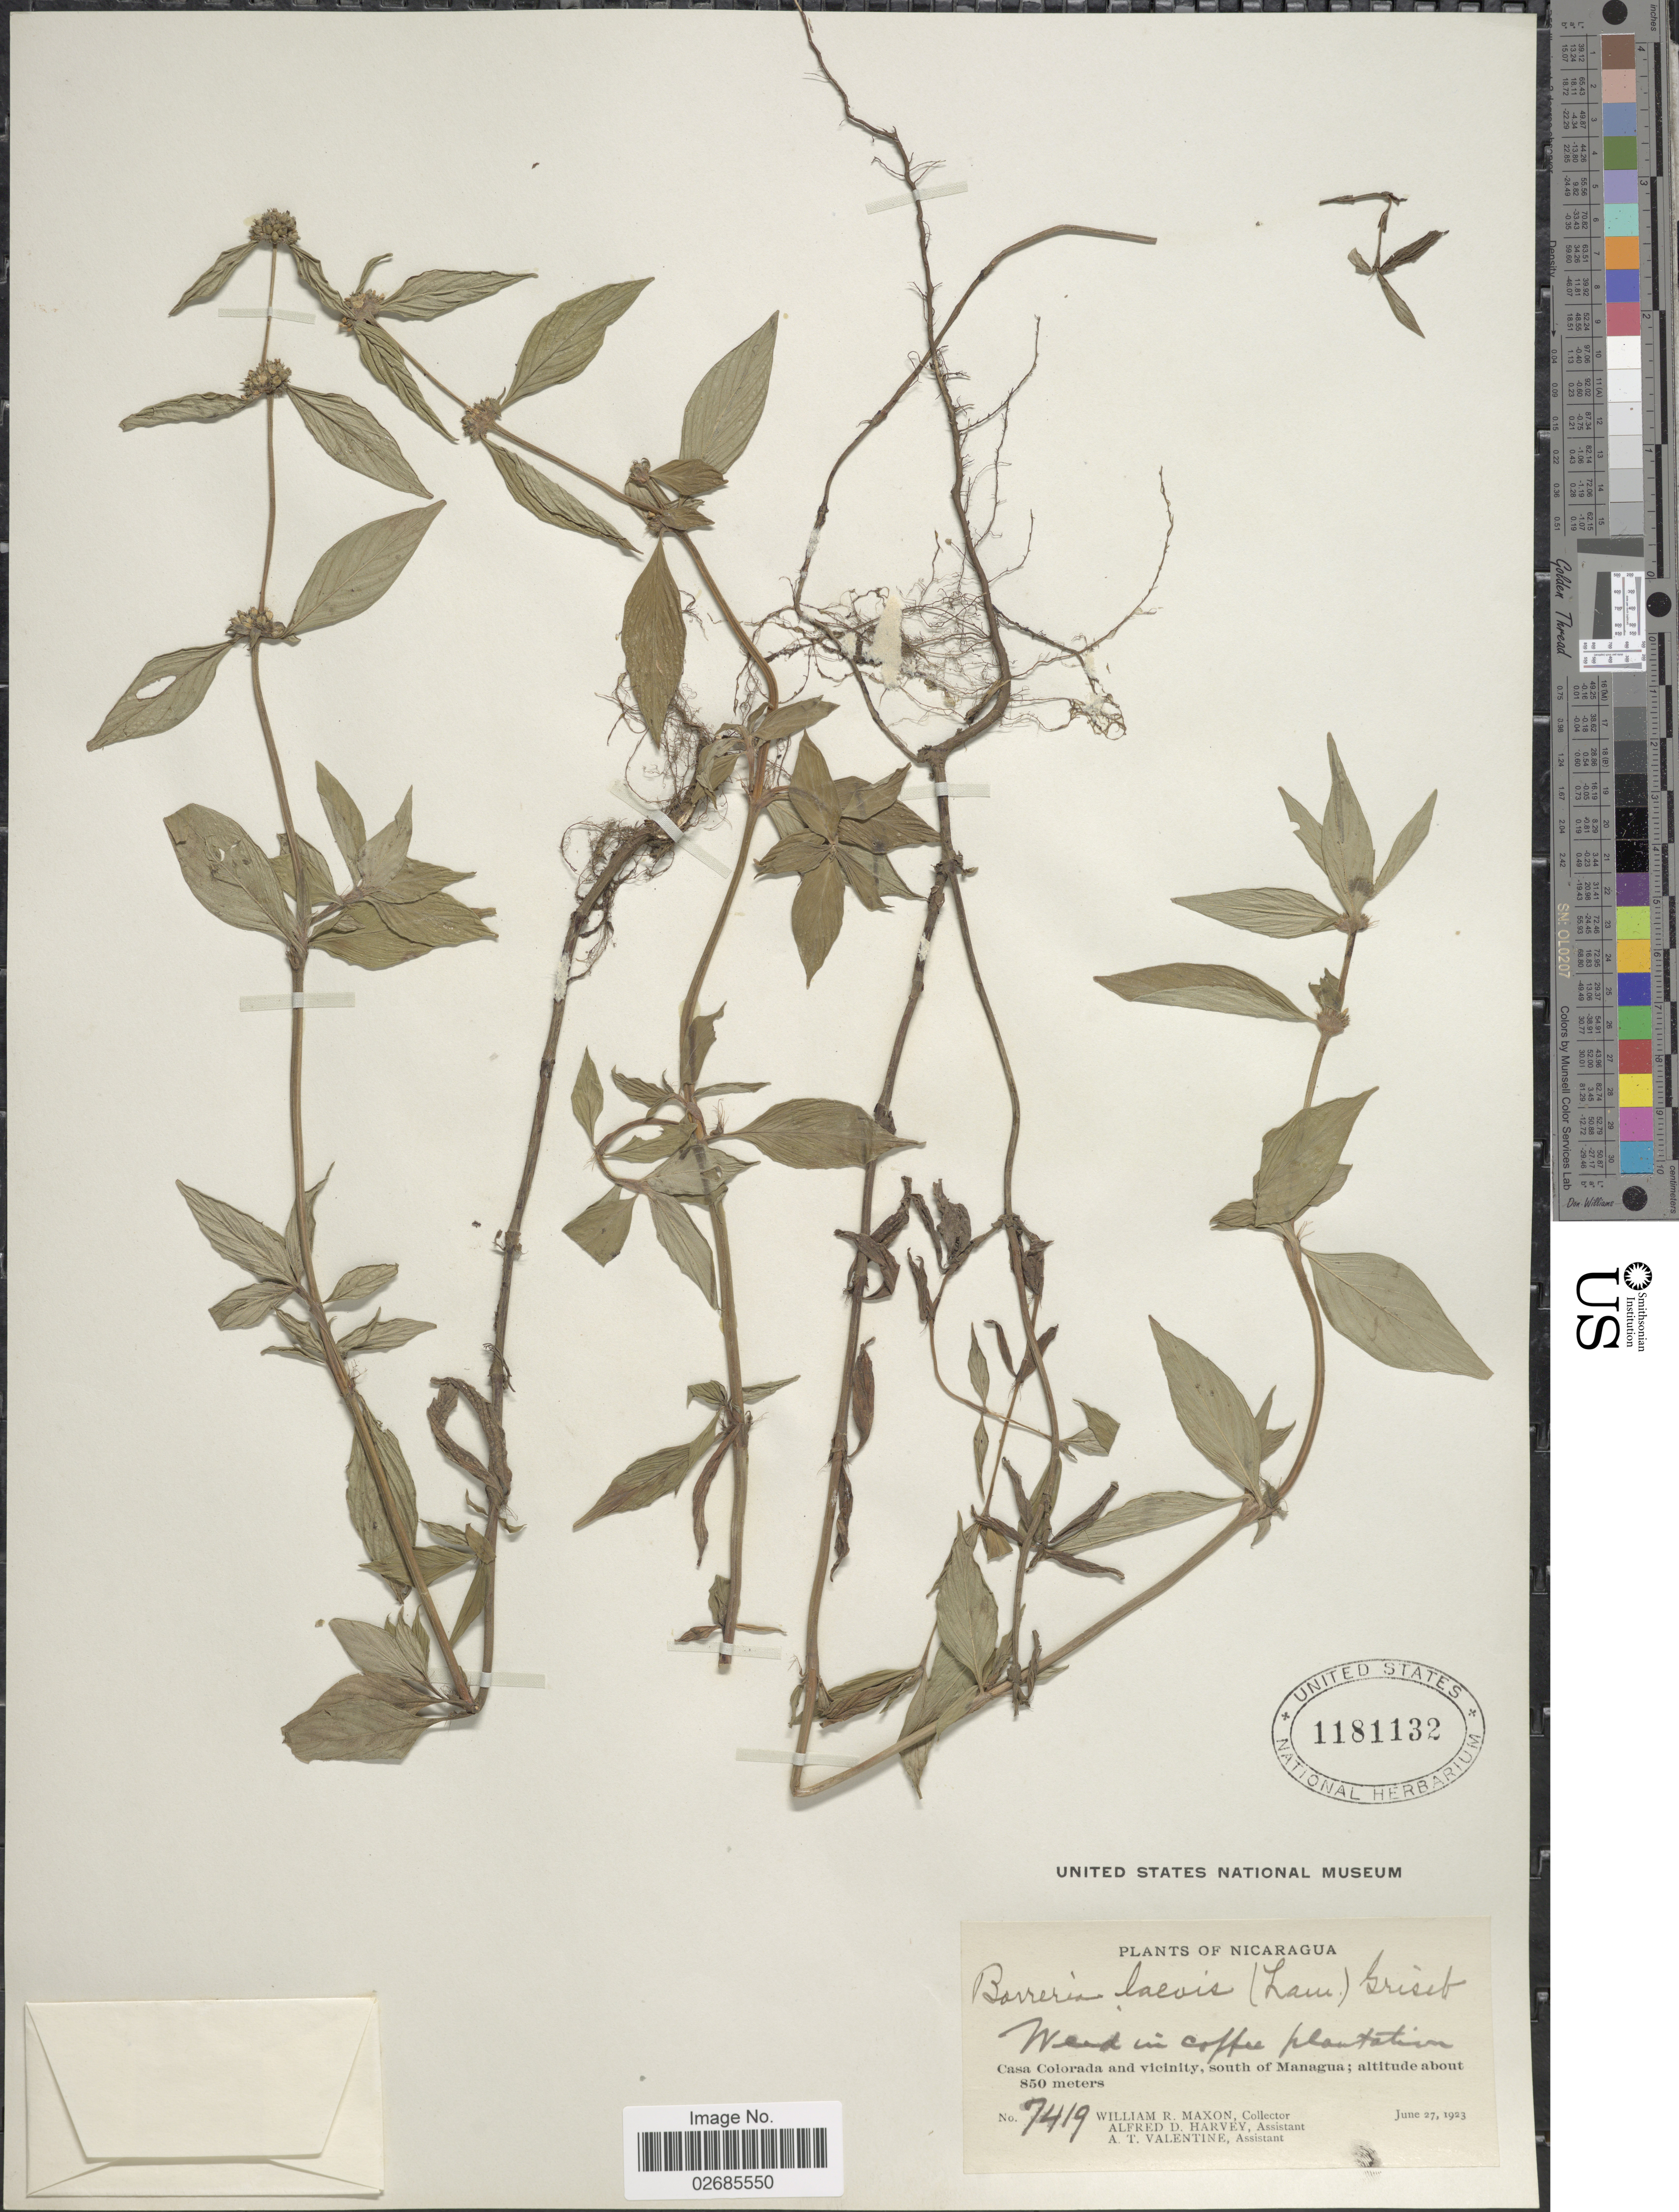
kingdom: Plantae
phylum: Tracheophyta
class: Magnoliopsida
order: Gentianales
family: Rubiaceae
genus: Borreria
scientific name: Borreria laevis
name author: (Lam.) Griseb.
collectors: W. R. Maxon, A. D. Harvey & A. Valentine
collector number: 7419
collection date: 1923-06-27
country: Nicaragua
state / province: Managua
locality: Weed in coffee plantation, Casa Colorado and vicinity, south of Managua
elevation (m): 850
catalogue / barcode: US 1181132